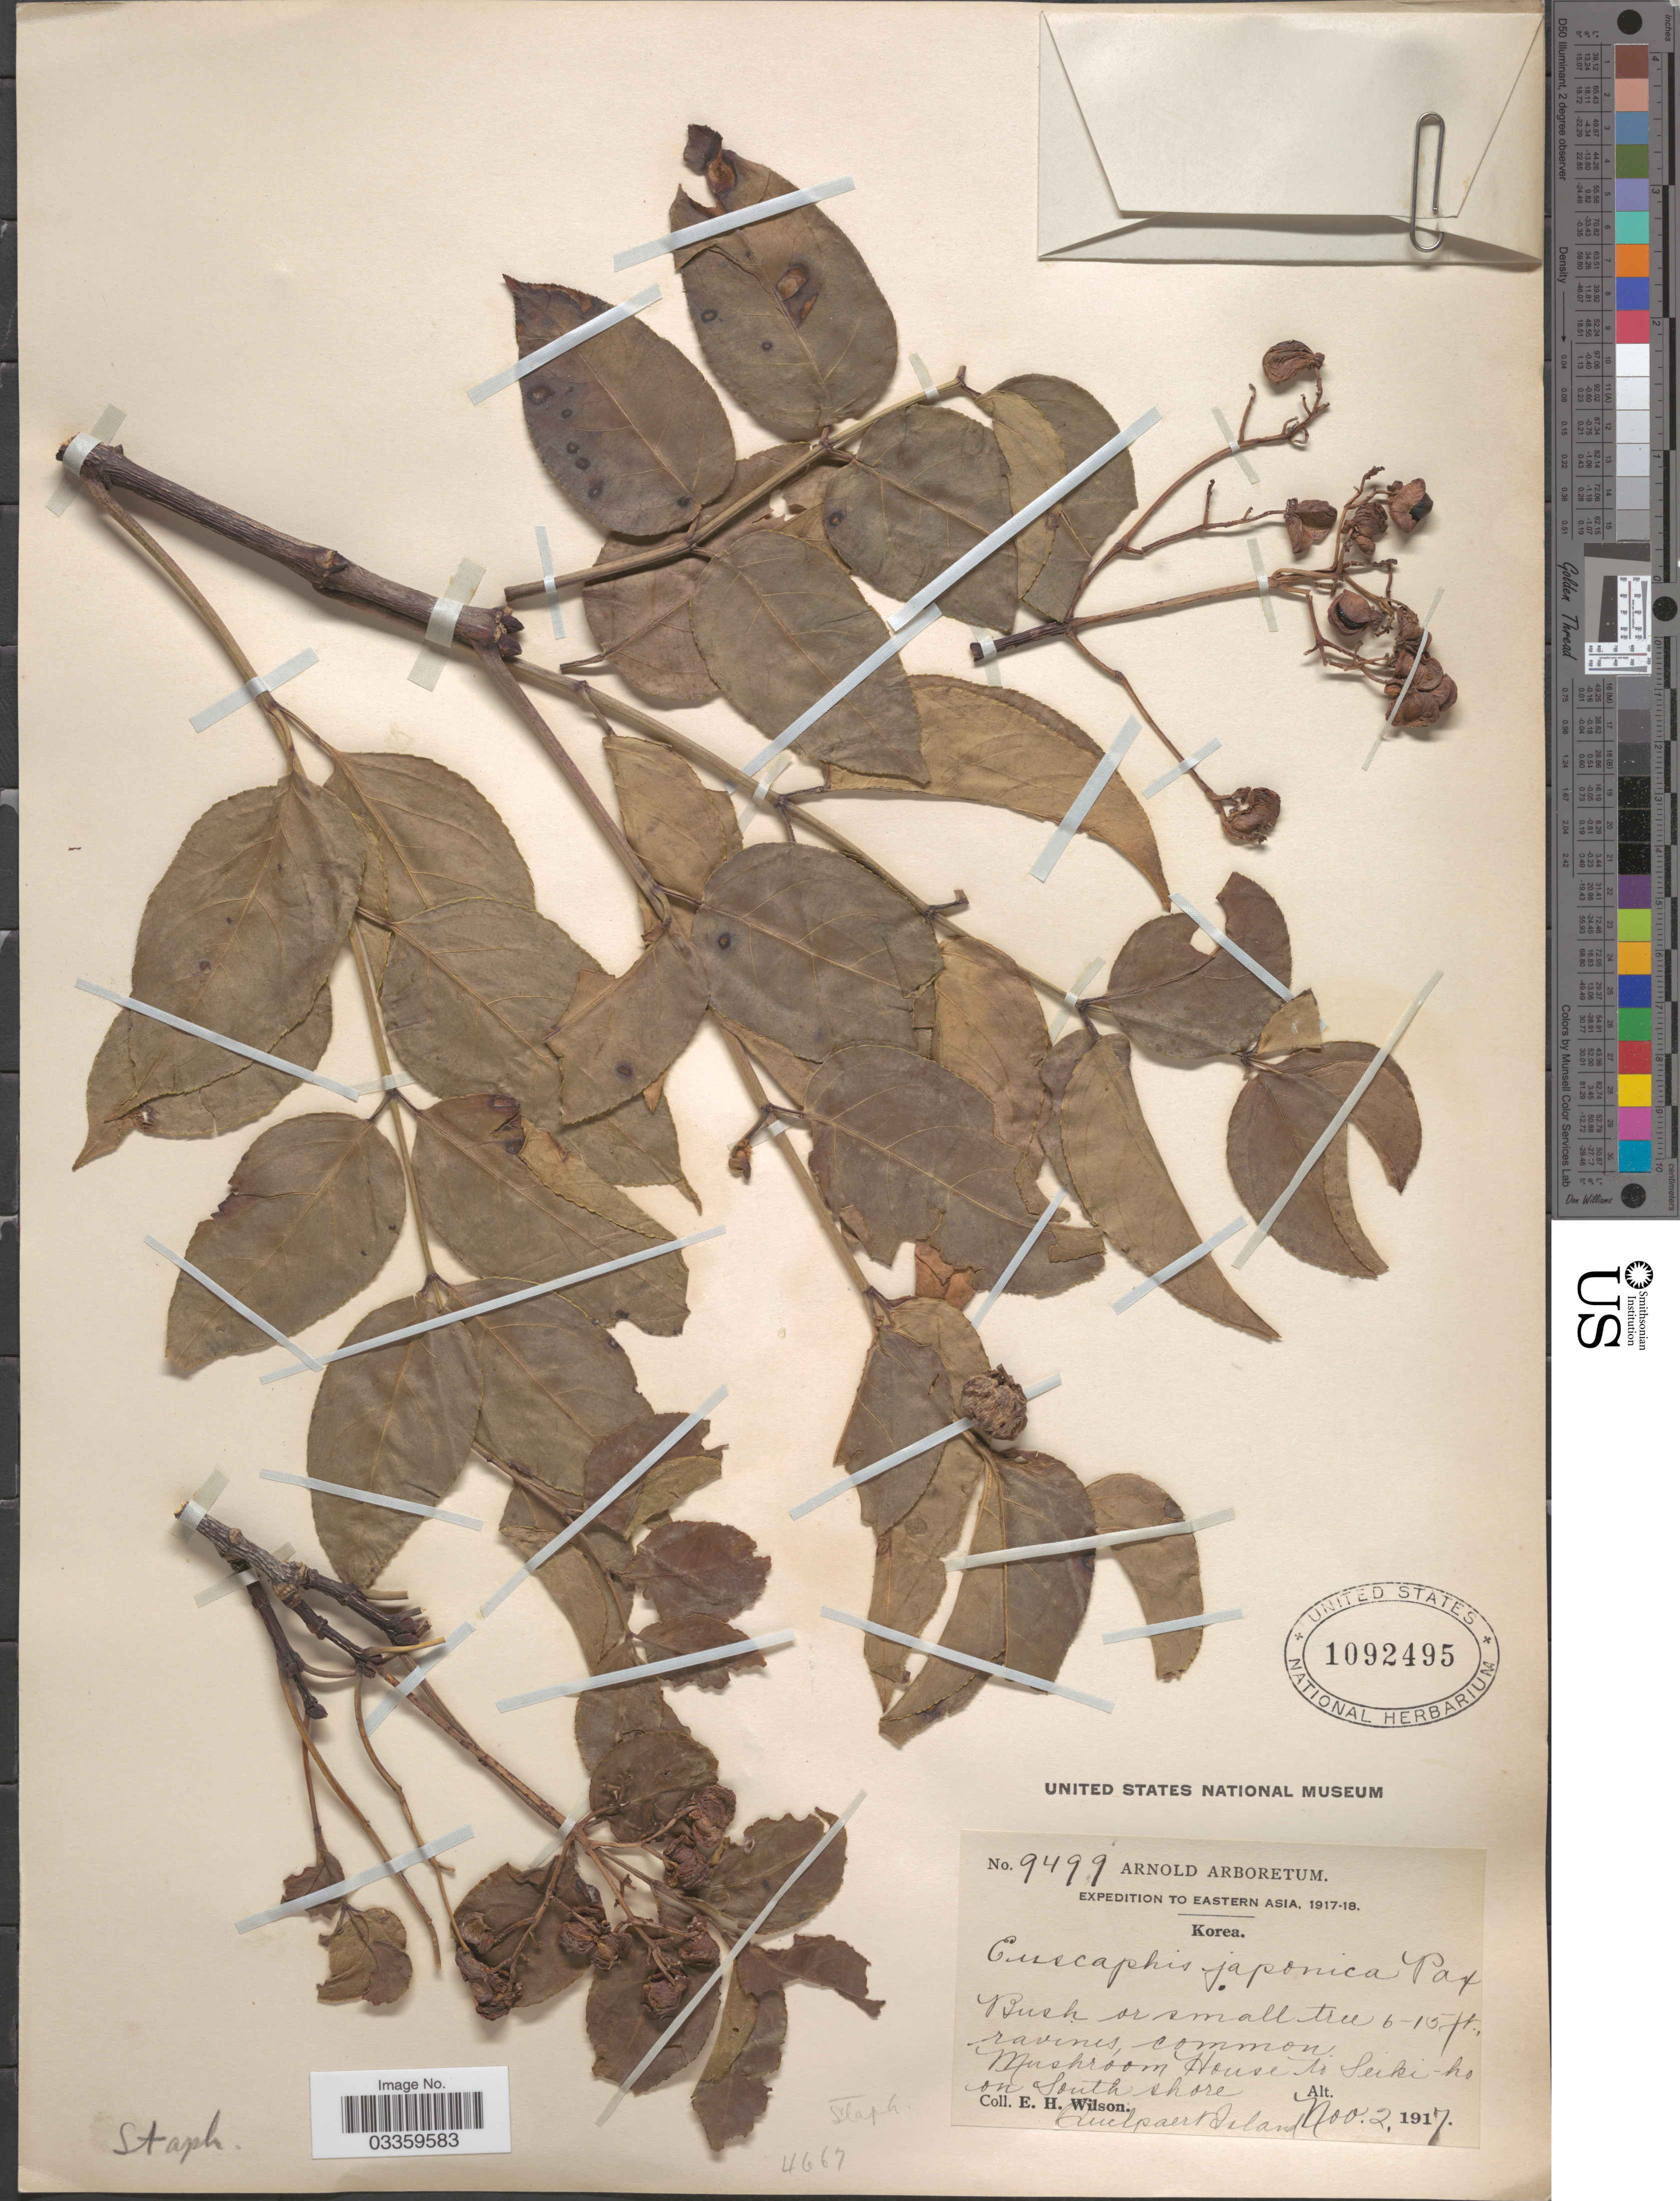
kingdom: Plantae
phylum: Tracheophyta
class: Magnoliopsida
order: Crossosomatales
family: Staphyleaceae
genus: Euscaphis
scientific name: Euscaphis japonica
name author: (Thunb.) Kanitz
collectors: E. Wilson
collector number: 9499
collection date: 1917-11-02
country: South Korea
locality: Eastern Asia, Mushroom House to Seiki-ho on South shore, Quelpaert Island.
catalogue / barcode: US 1092495